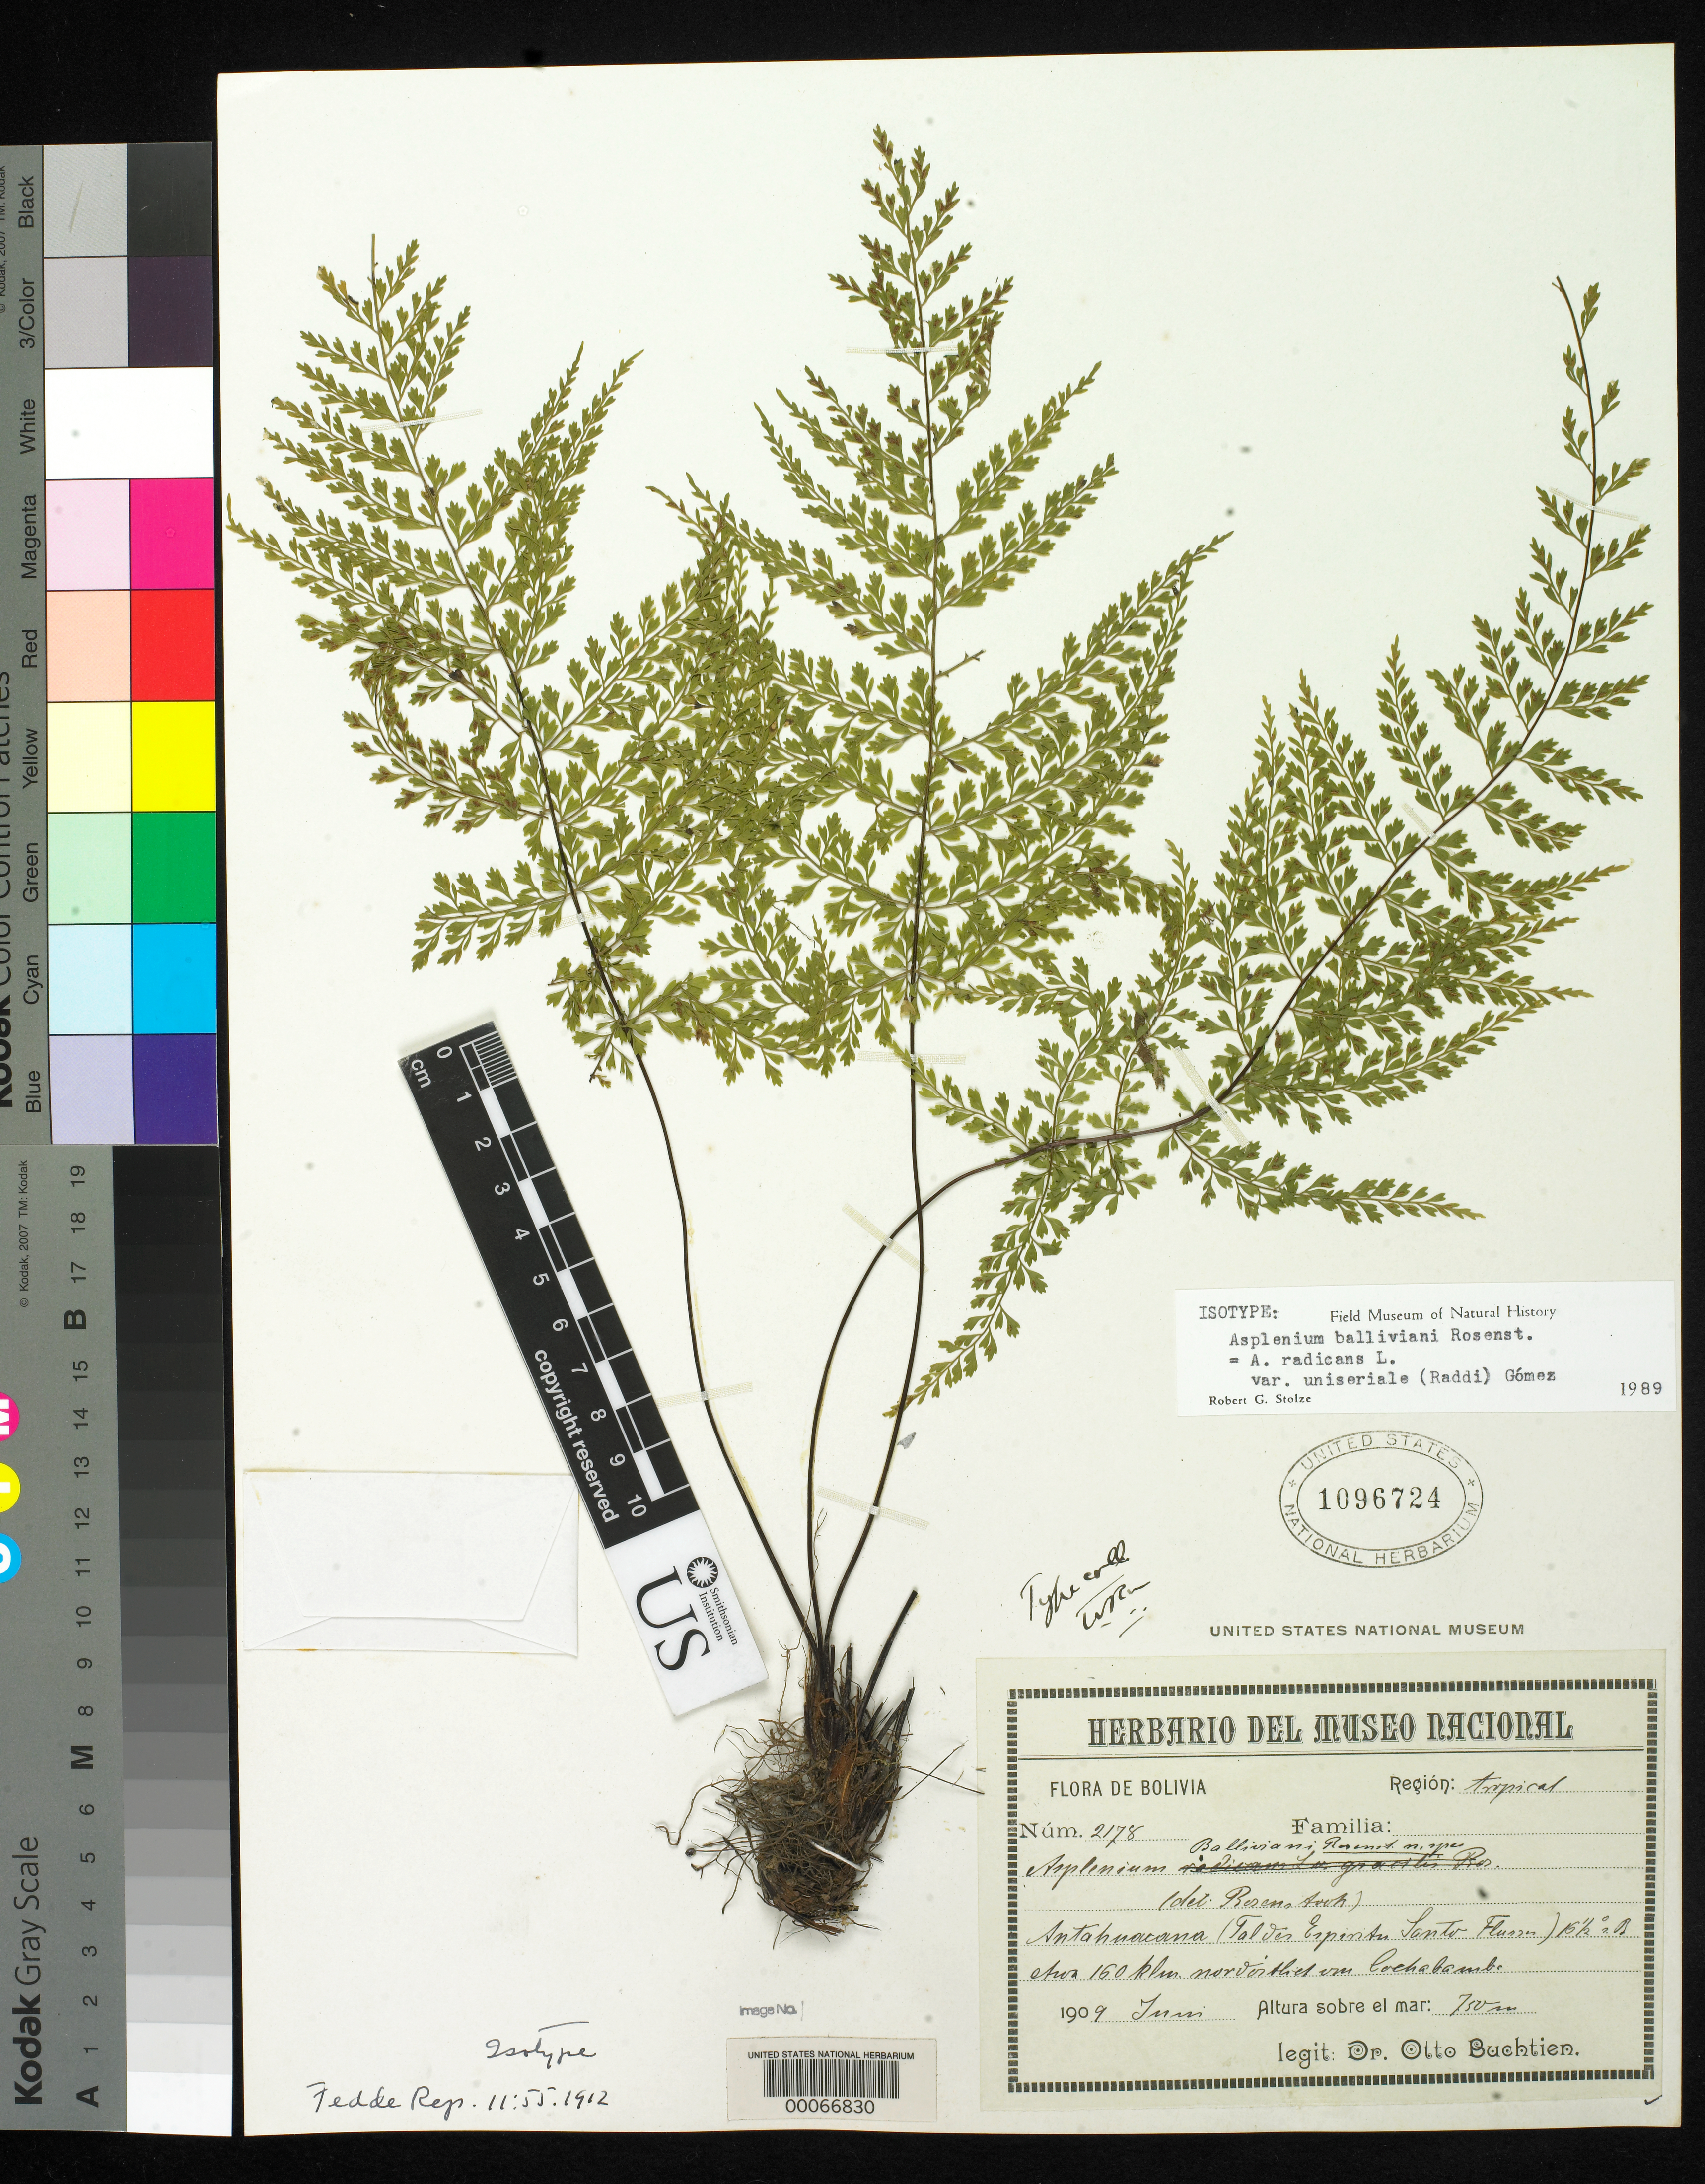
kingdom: Plantae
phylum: Tracheophyta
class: Polypodiopsida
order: Polypodiales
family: Aspleniaceae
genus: Asplenium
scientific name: Asplenium balliviani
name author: Rosenst.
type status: Isotype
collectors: O. Buchtien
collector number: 2178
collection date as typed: Jun 1909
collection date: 1909-06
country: Bolivia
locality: Antahuacana, Espirito Santo.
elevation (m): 750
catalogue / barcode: US 1096724